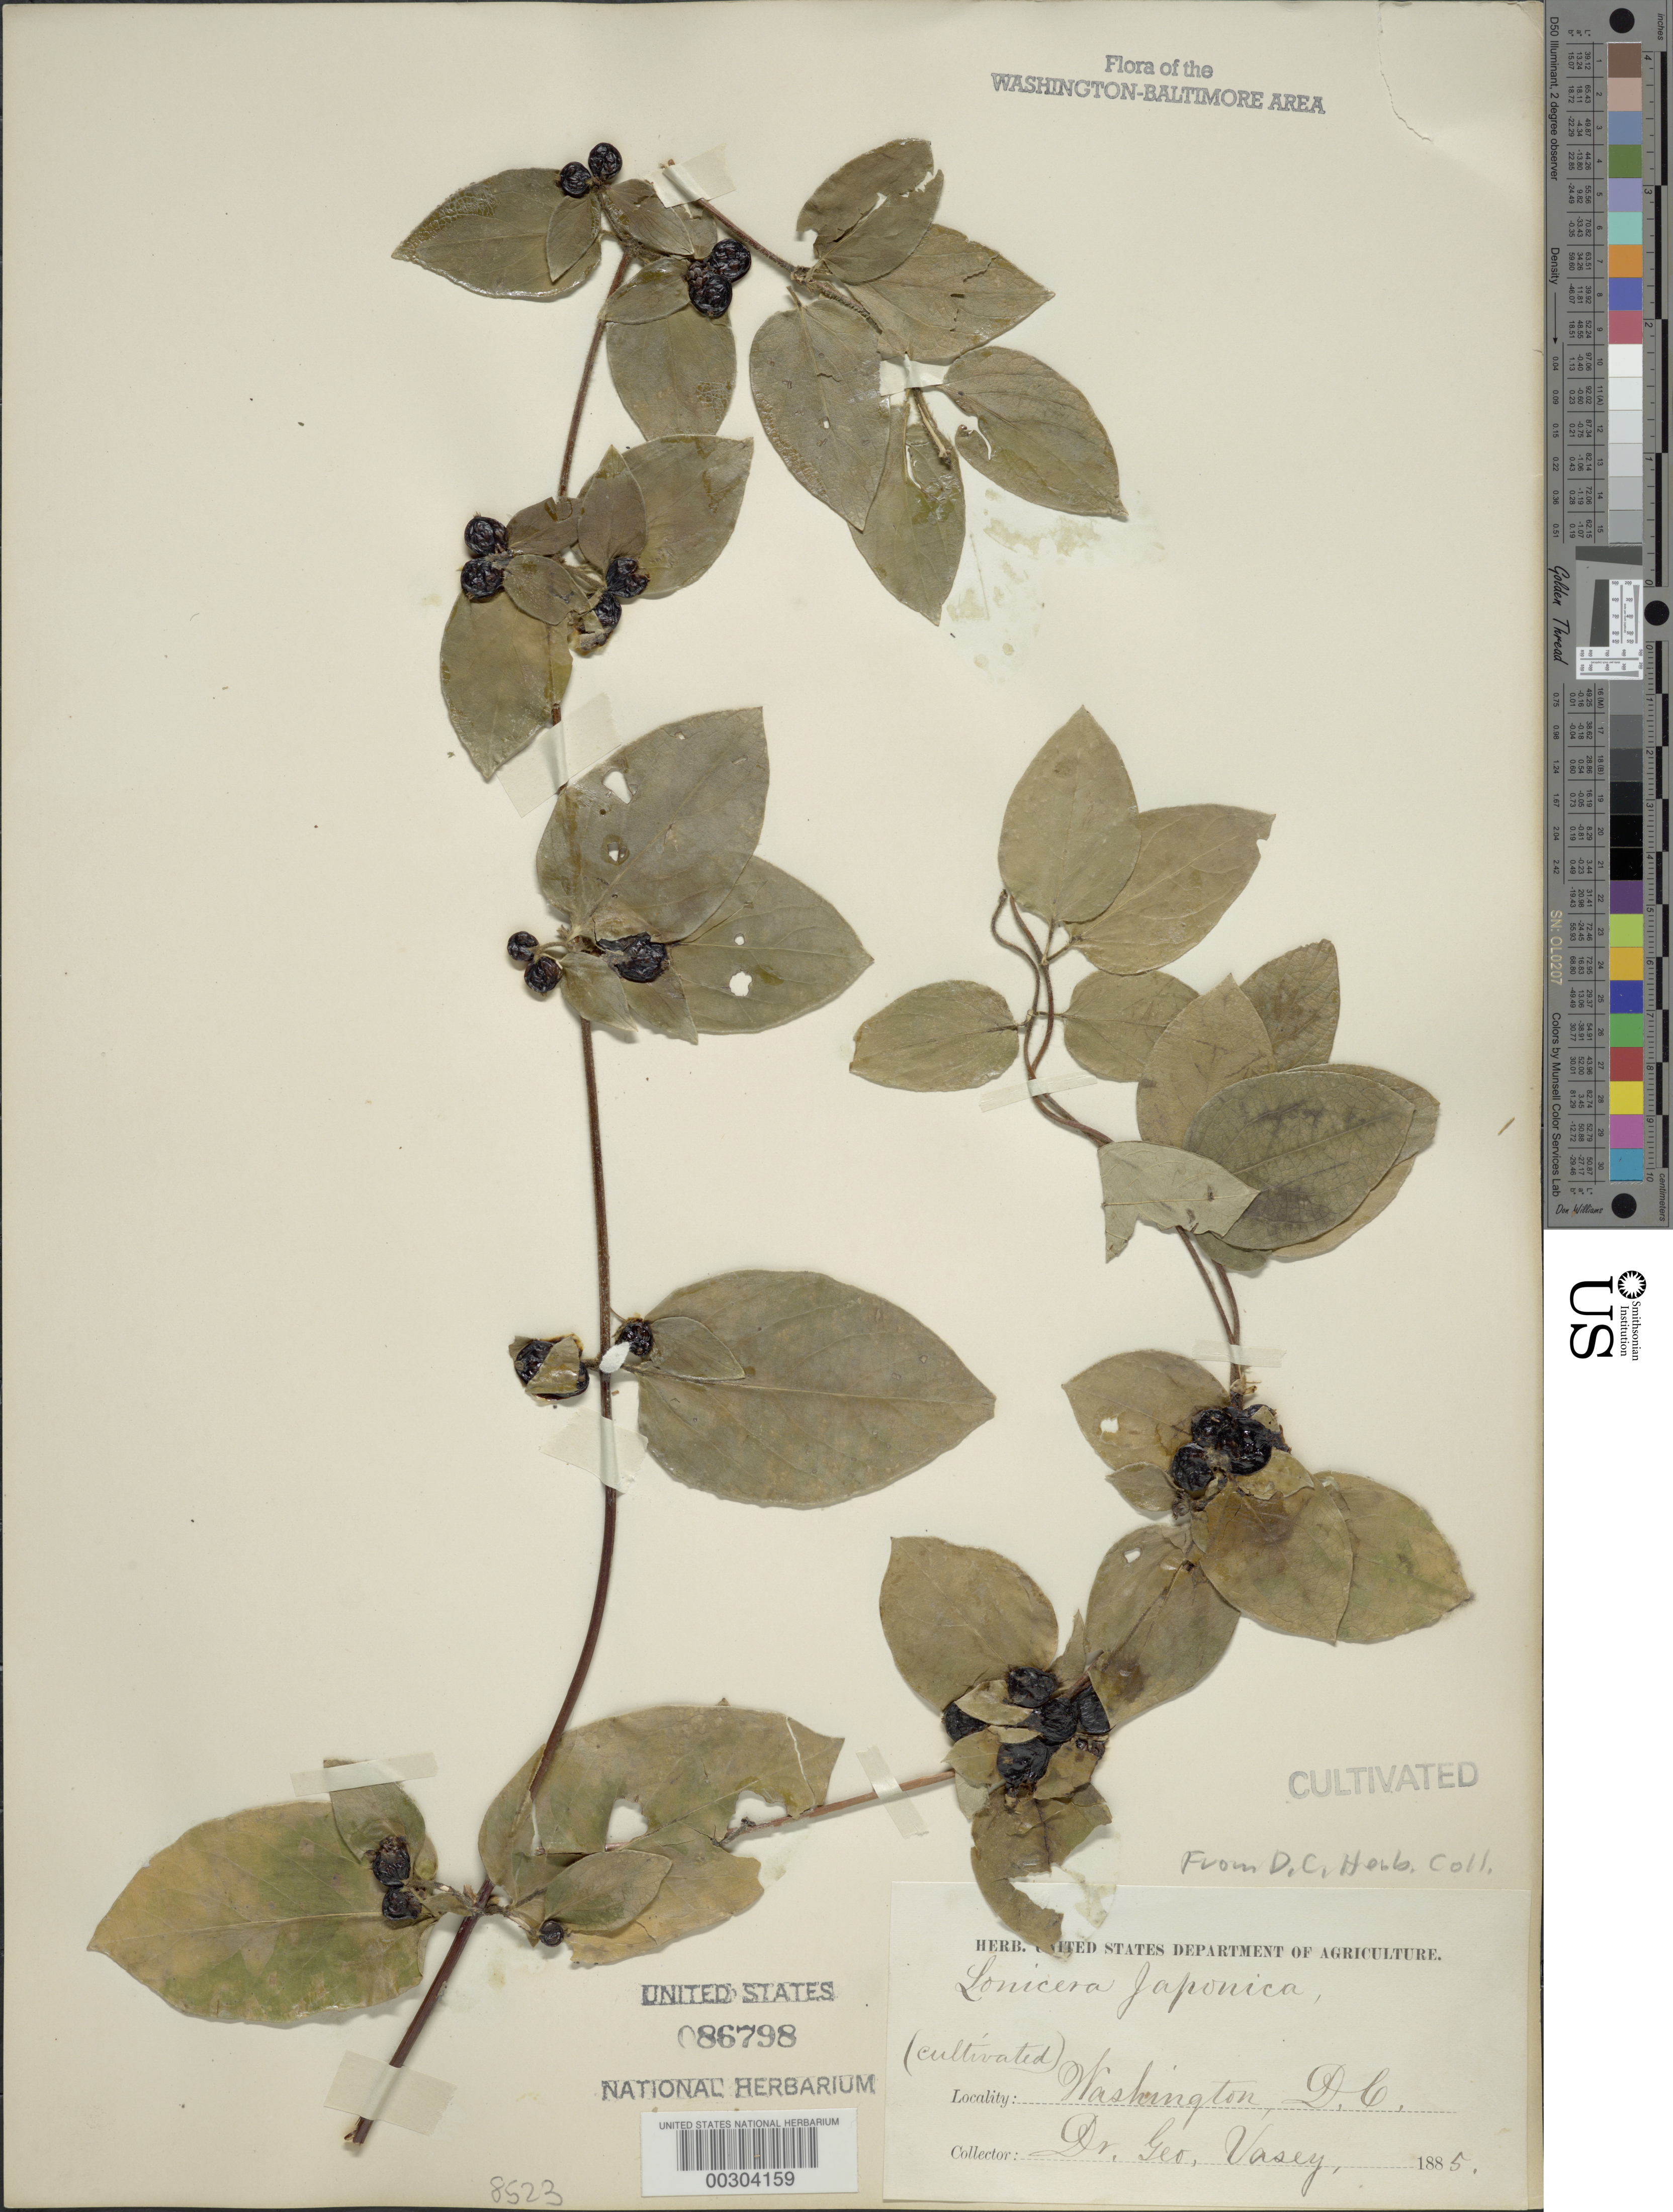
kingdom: Plantae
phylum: Tracheophyta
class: Magnoliopsida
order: Dipsacales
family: Caprifoliaceae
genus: Lonicera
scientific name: Lonicera japonica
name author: Thunb.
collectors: G. R. Vasey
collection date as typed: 1885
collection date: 1885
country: United States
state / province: District of Columbia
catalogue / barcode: US 86798